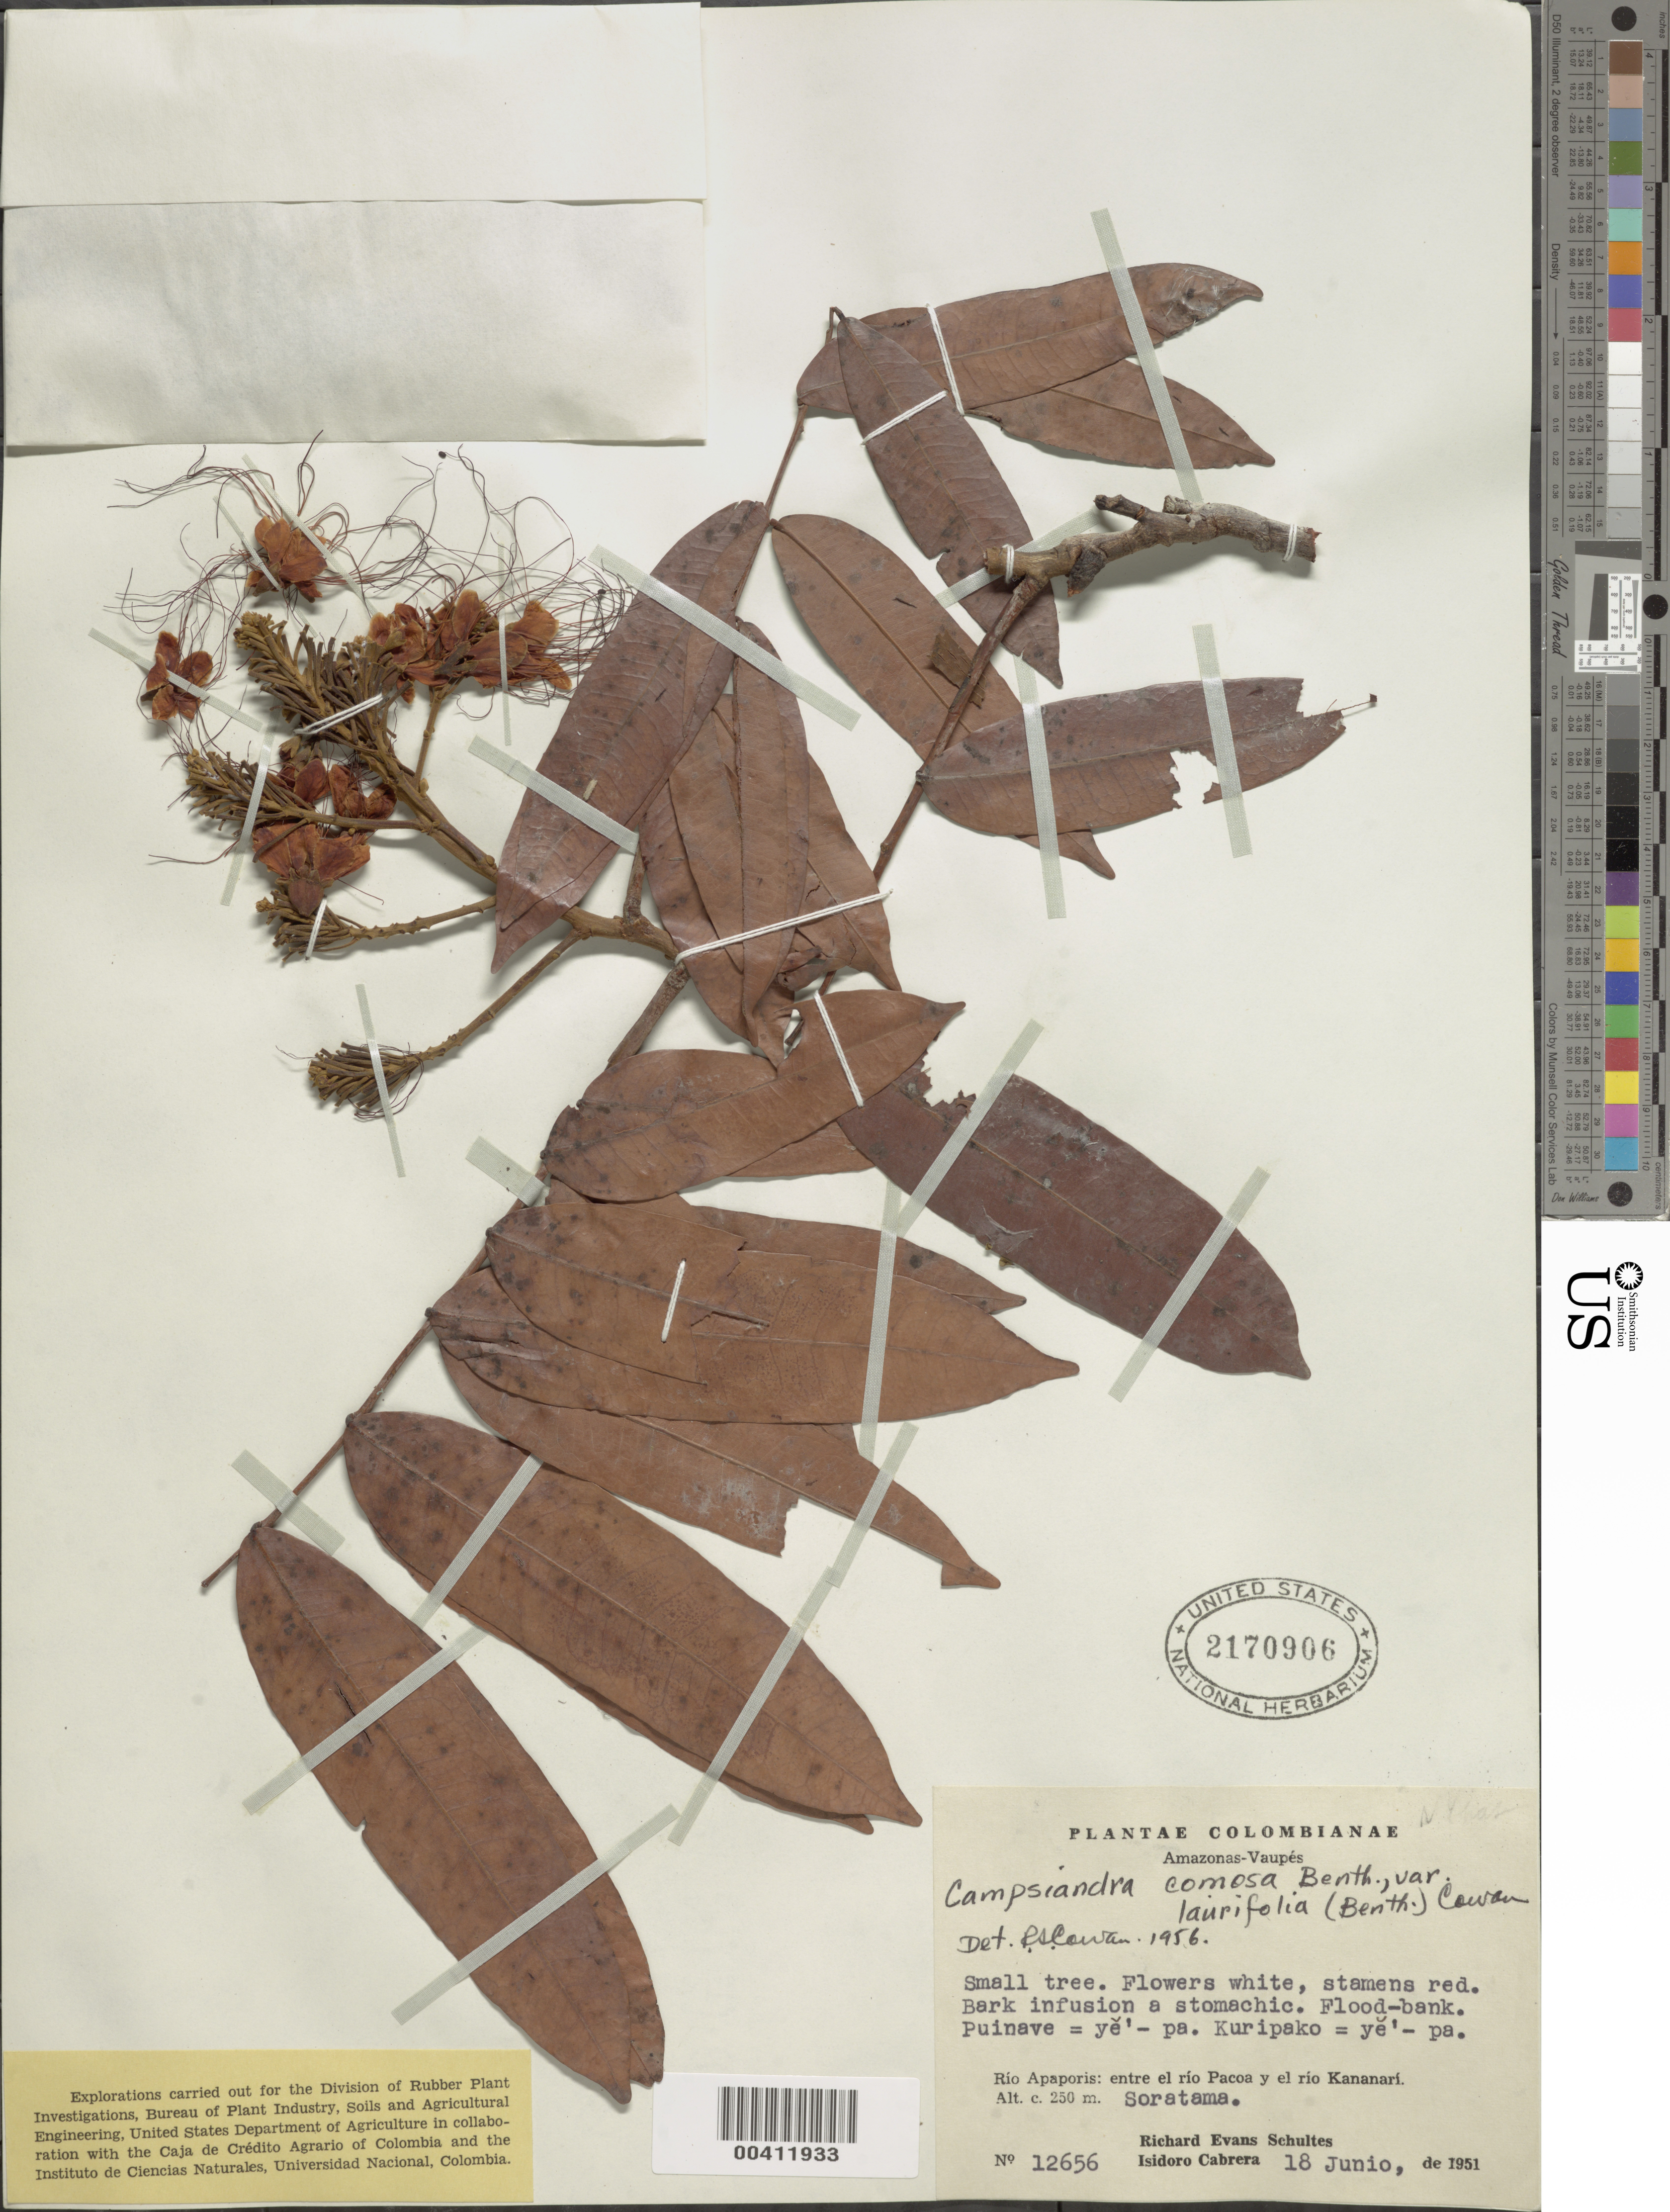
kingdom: Plantae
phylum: Tracheophyta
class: Magnoliopsida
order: Fabales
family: Fabaceae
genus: Campsiandra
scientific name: Campsiandra comosa var. laurifolia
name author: (Benth.) R.S. Cowan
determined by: Cowan, R. S.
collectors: R. E. Schultes & I. Cabrera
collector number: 12656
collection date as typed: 18 Jun 1951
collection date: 1951-06-18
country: Colombia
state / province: Amazônas / Vaupés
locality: Rio Apaporis; entre el Rio Pacoa y el Rio Kananari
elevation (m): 250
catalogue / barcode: US 2170906